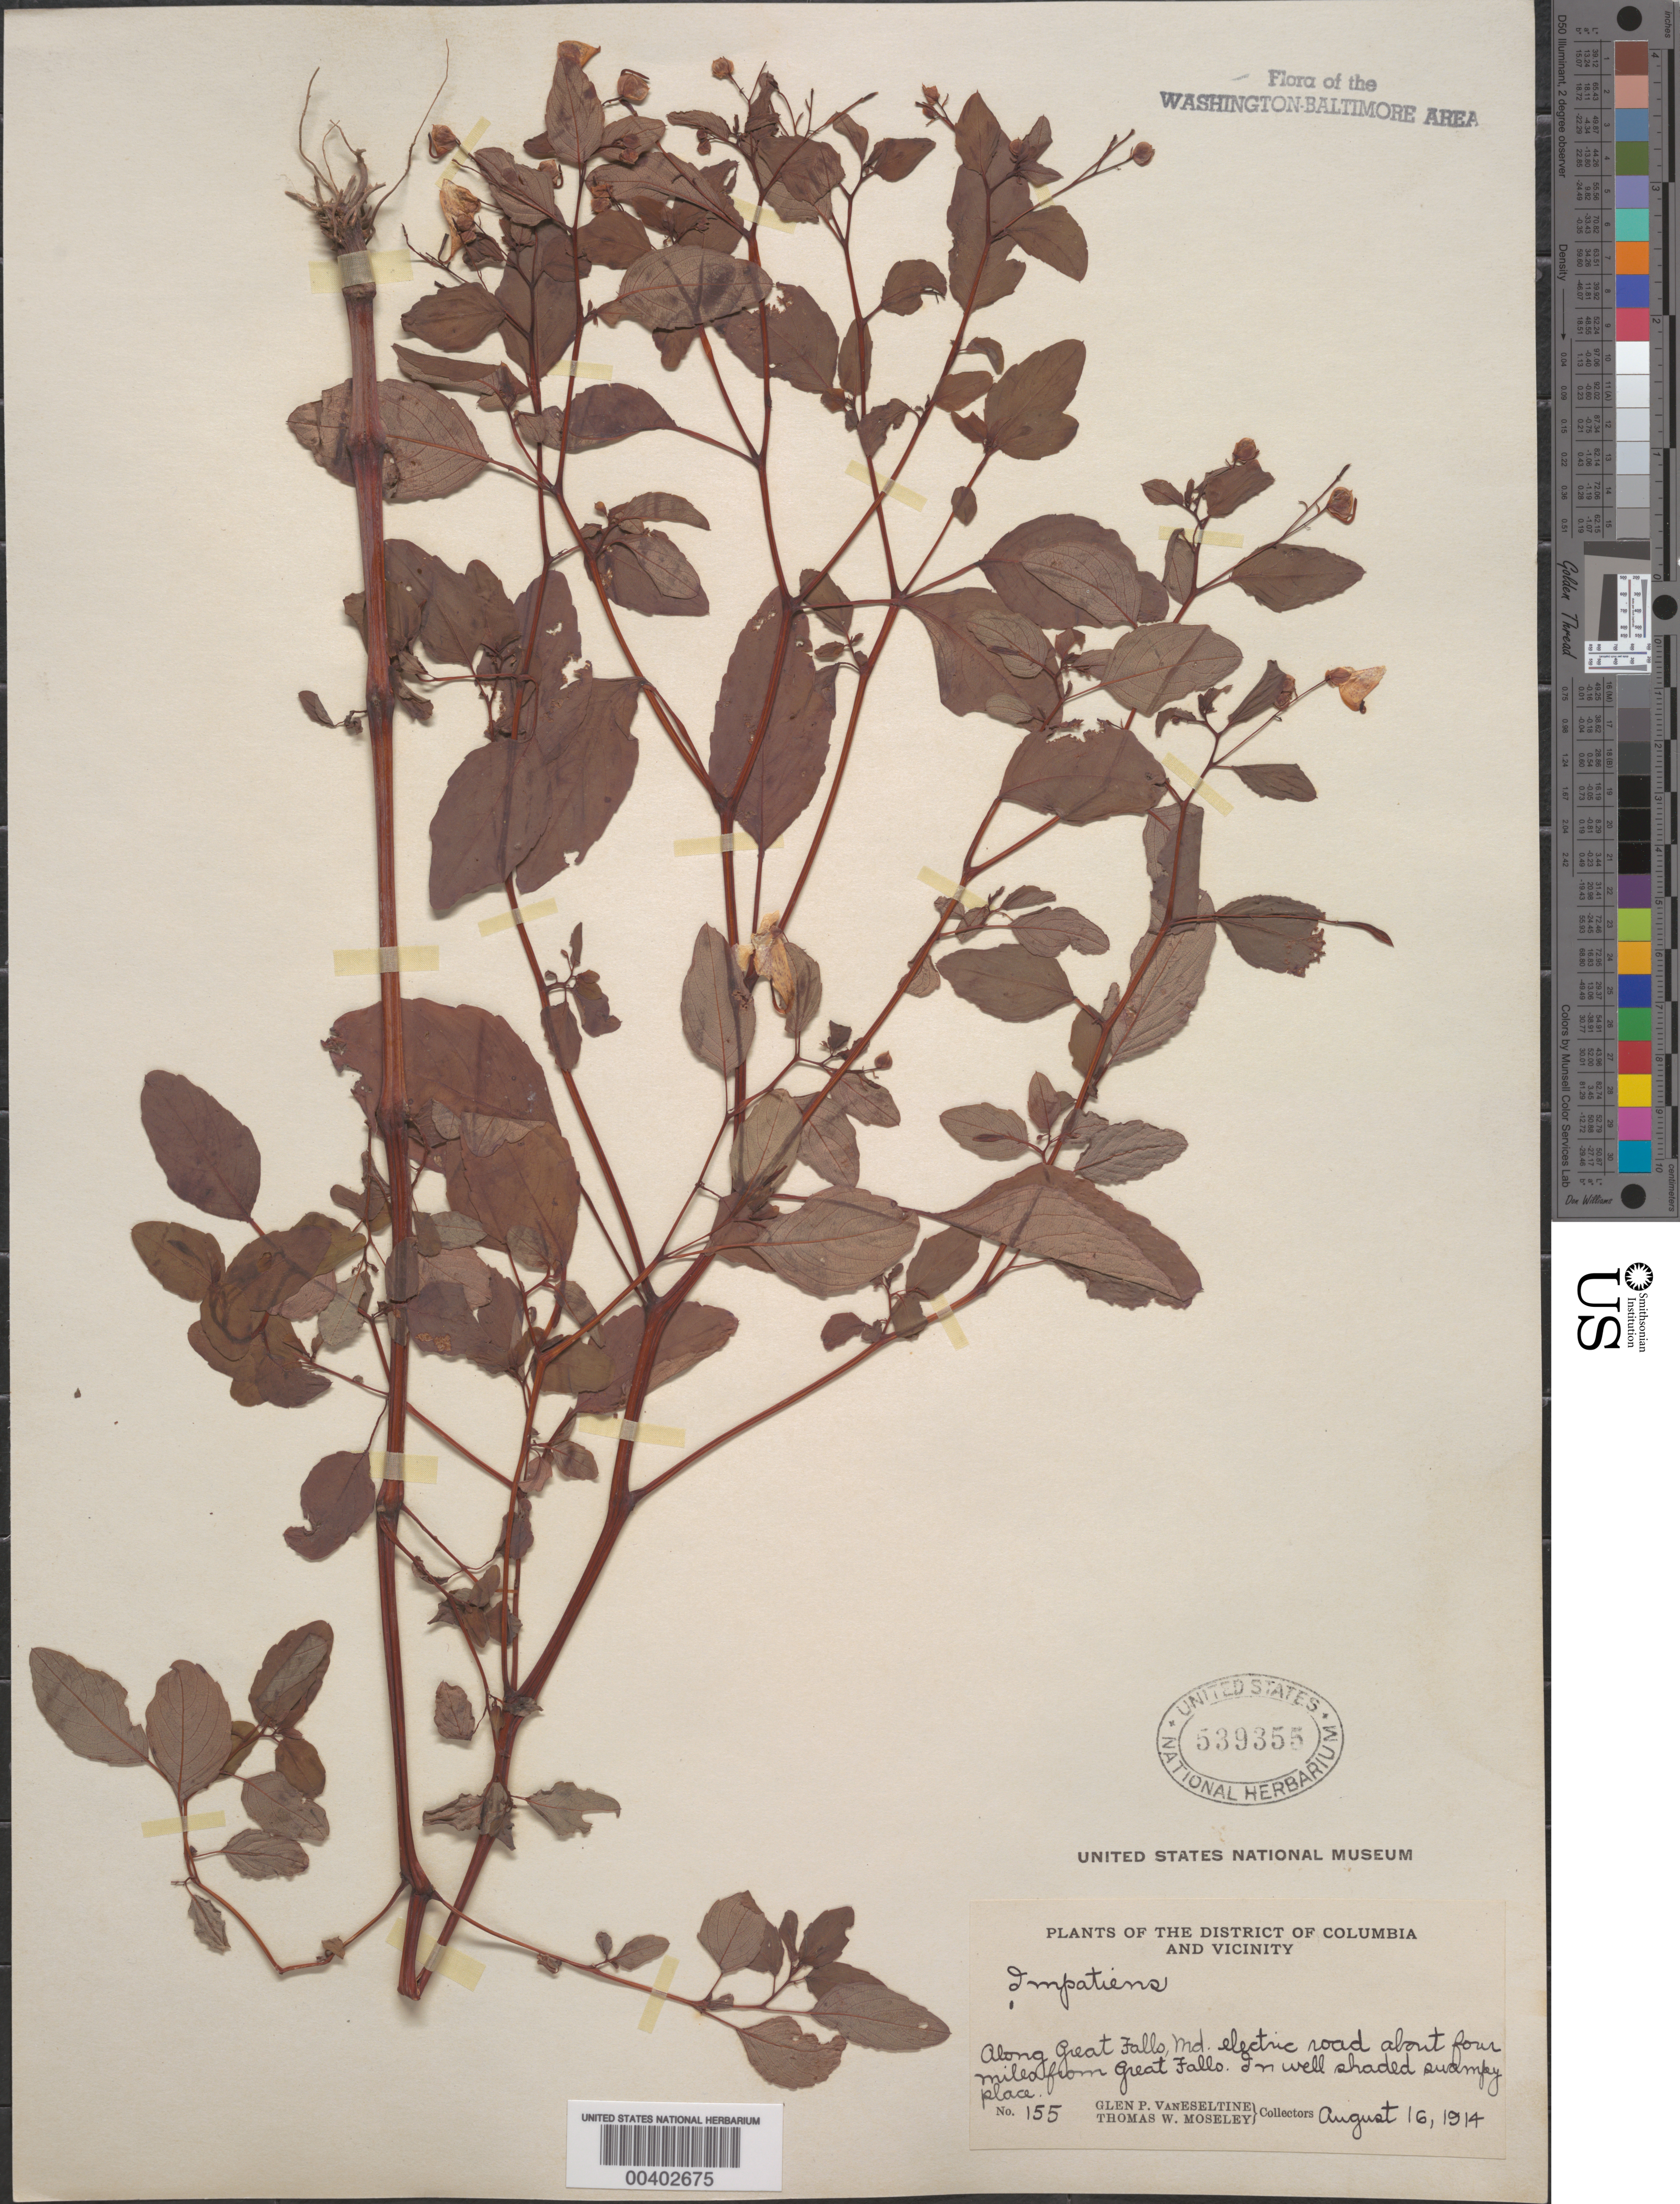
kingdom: Plantae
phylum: Tracheophyta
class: Magnoliopsida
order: Ericales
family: Balsaminaceae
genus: Impatiens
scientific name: Impatiens capensis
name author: Meerb.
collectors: G. P. Van Eseltine & T. Moseley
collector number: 155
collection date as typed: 16 Aug 1914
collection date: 1914-08-16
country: United States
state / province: Maryland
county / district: Montgomery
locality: Great Falls Area C. & O. Canal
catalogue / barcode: US 539355